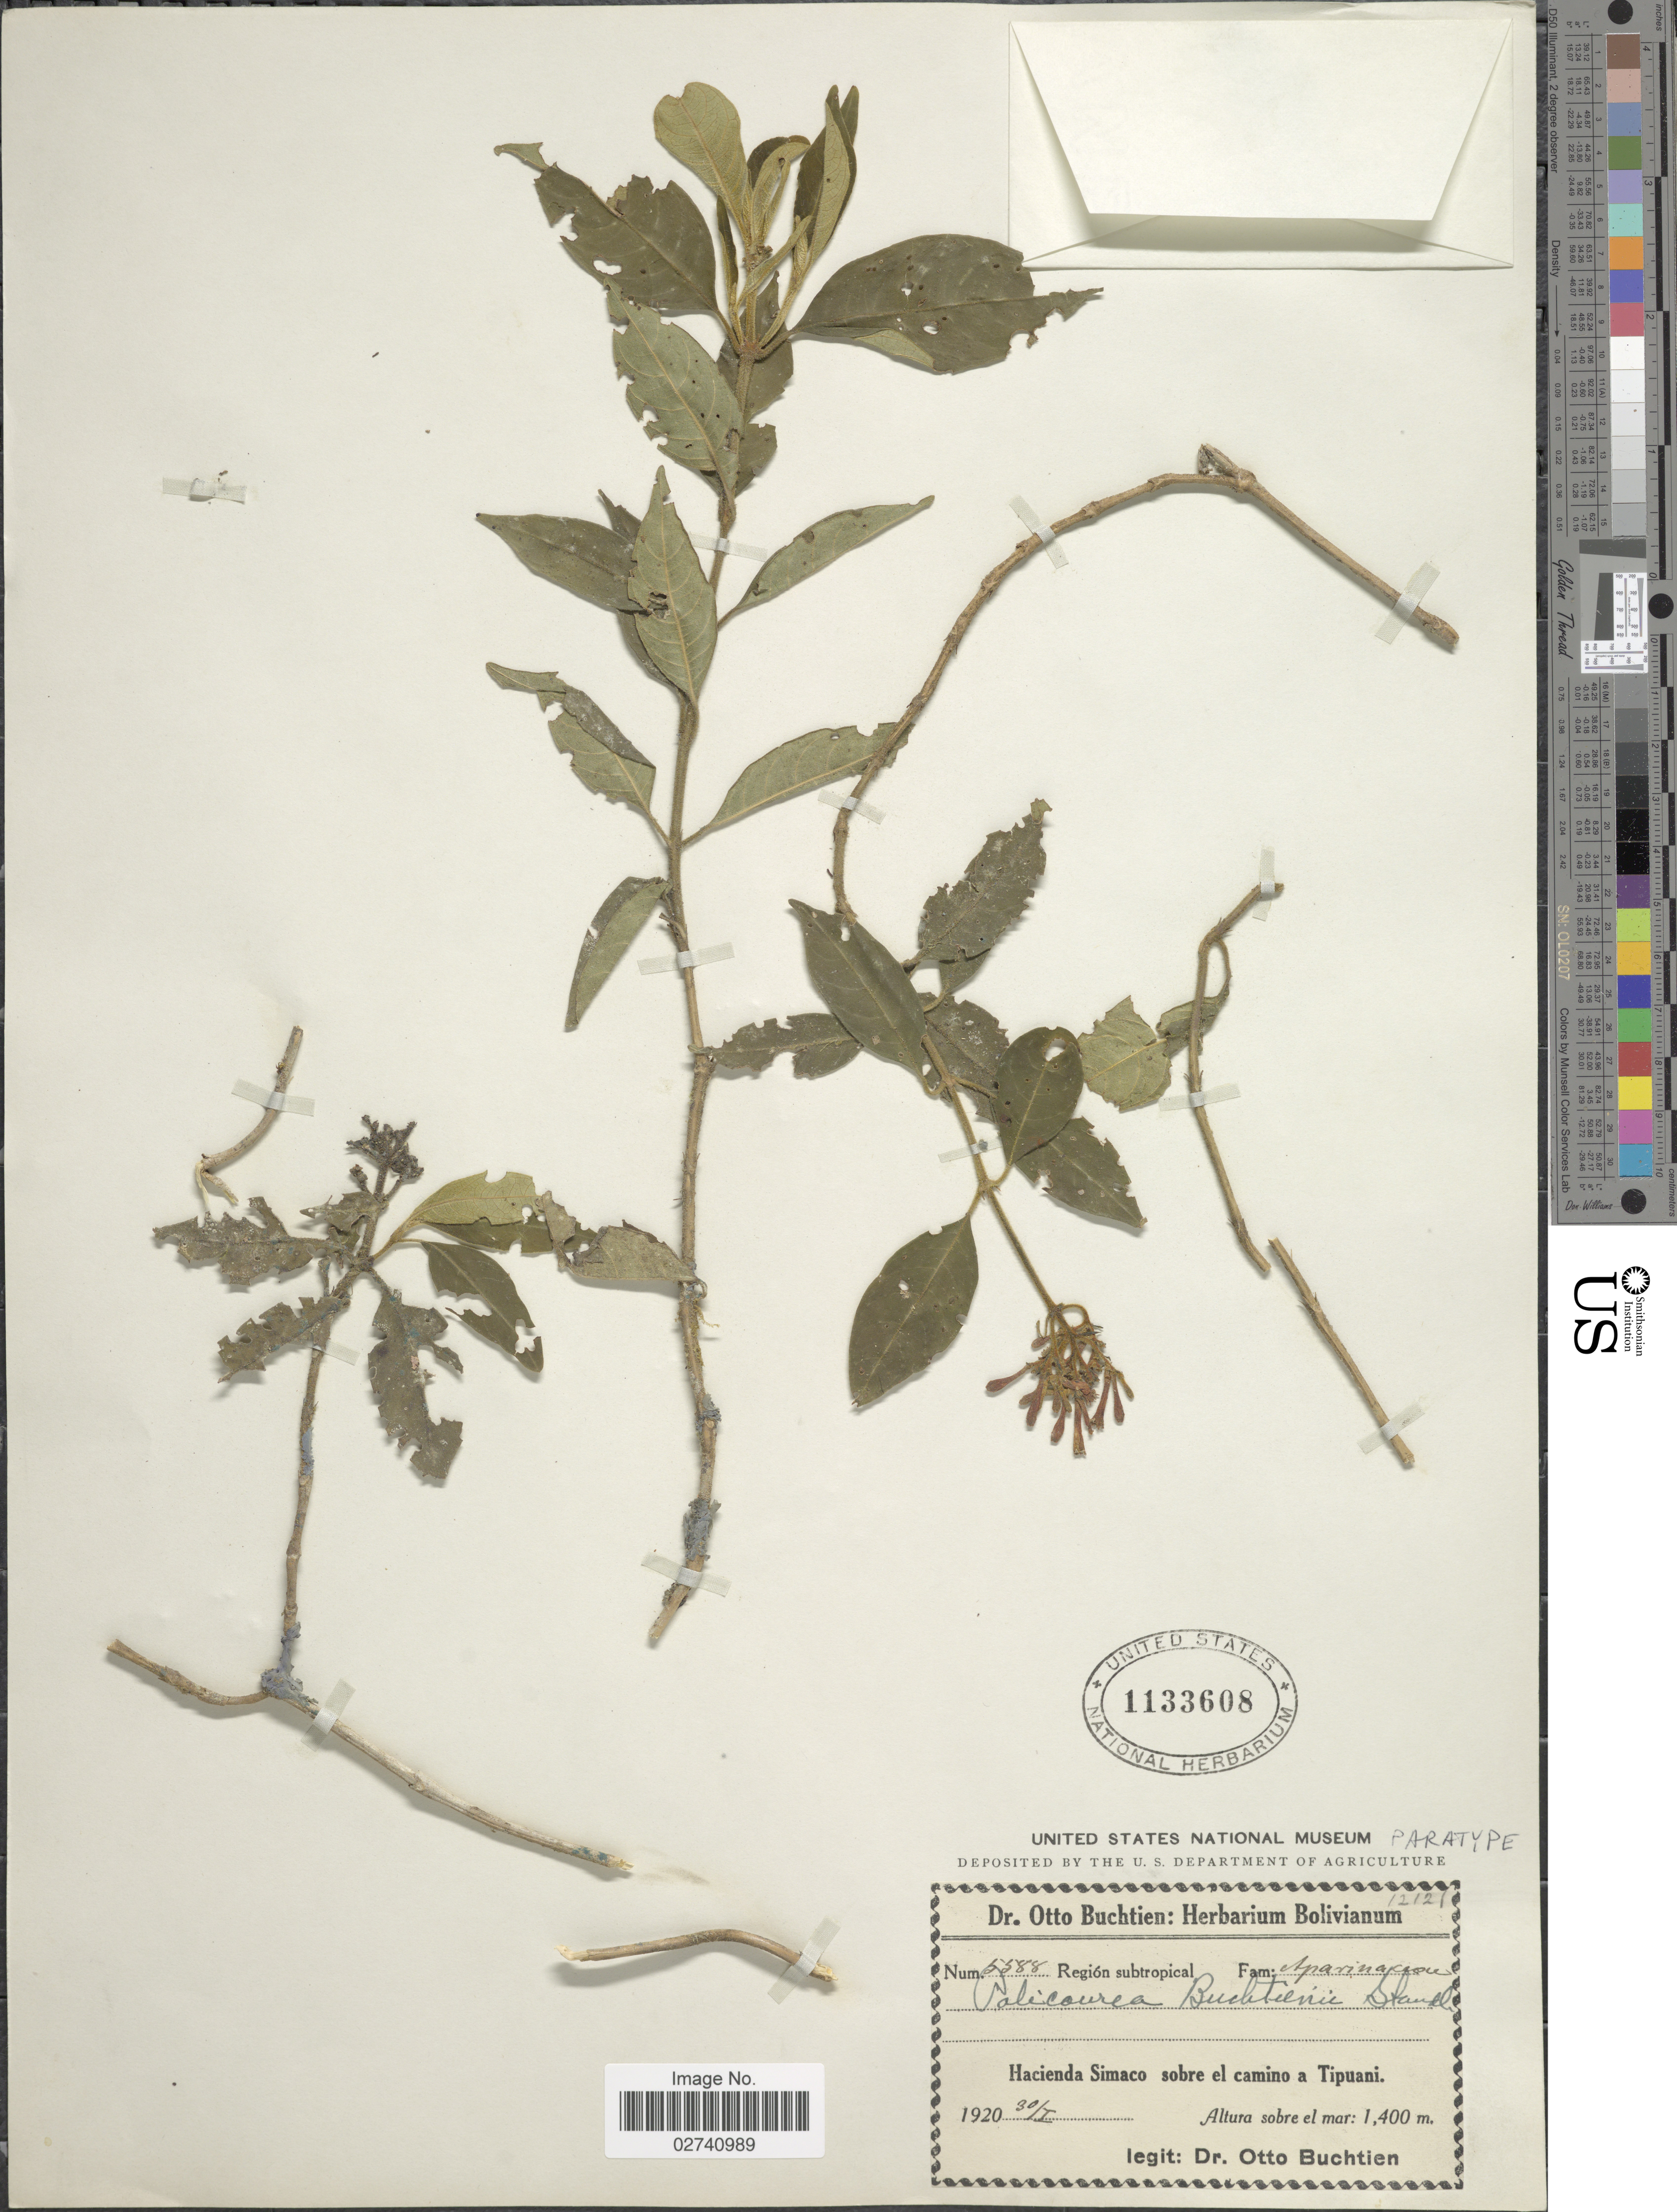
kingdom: Plantae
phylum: Tracheophyta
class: Magnoliopsida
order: Gentianales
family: Rubiaceae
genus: Palicourea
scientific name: Palicourea buchtienii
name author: Standl.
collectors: O. Buchtien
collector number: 5588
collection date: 1920-01-30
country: Bolivia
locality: Hacienda Simaco sobre el camino a Tipuani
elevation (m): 1400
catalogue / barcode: US 1133608